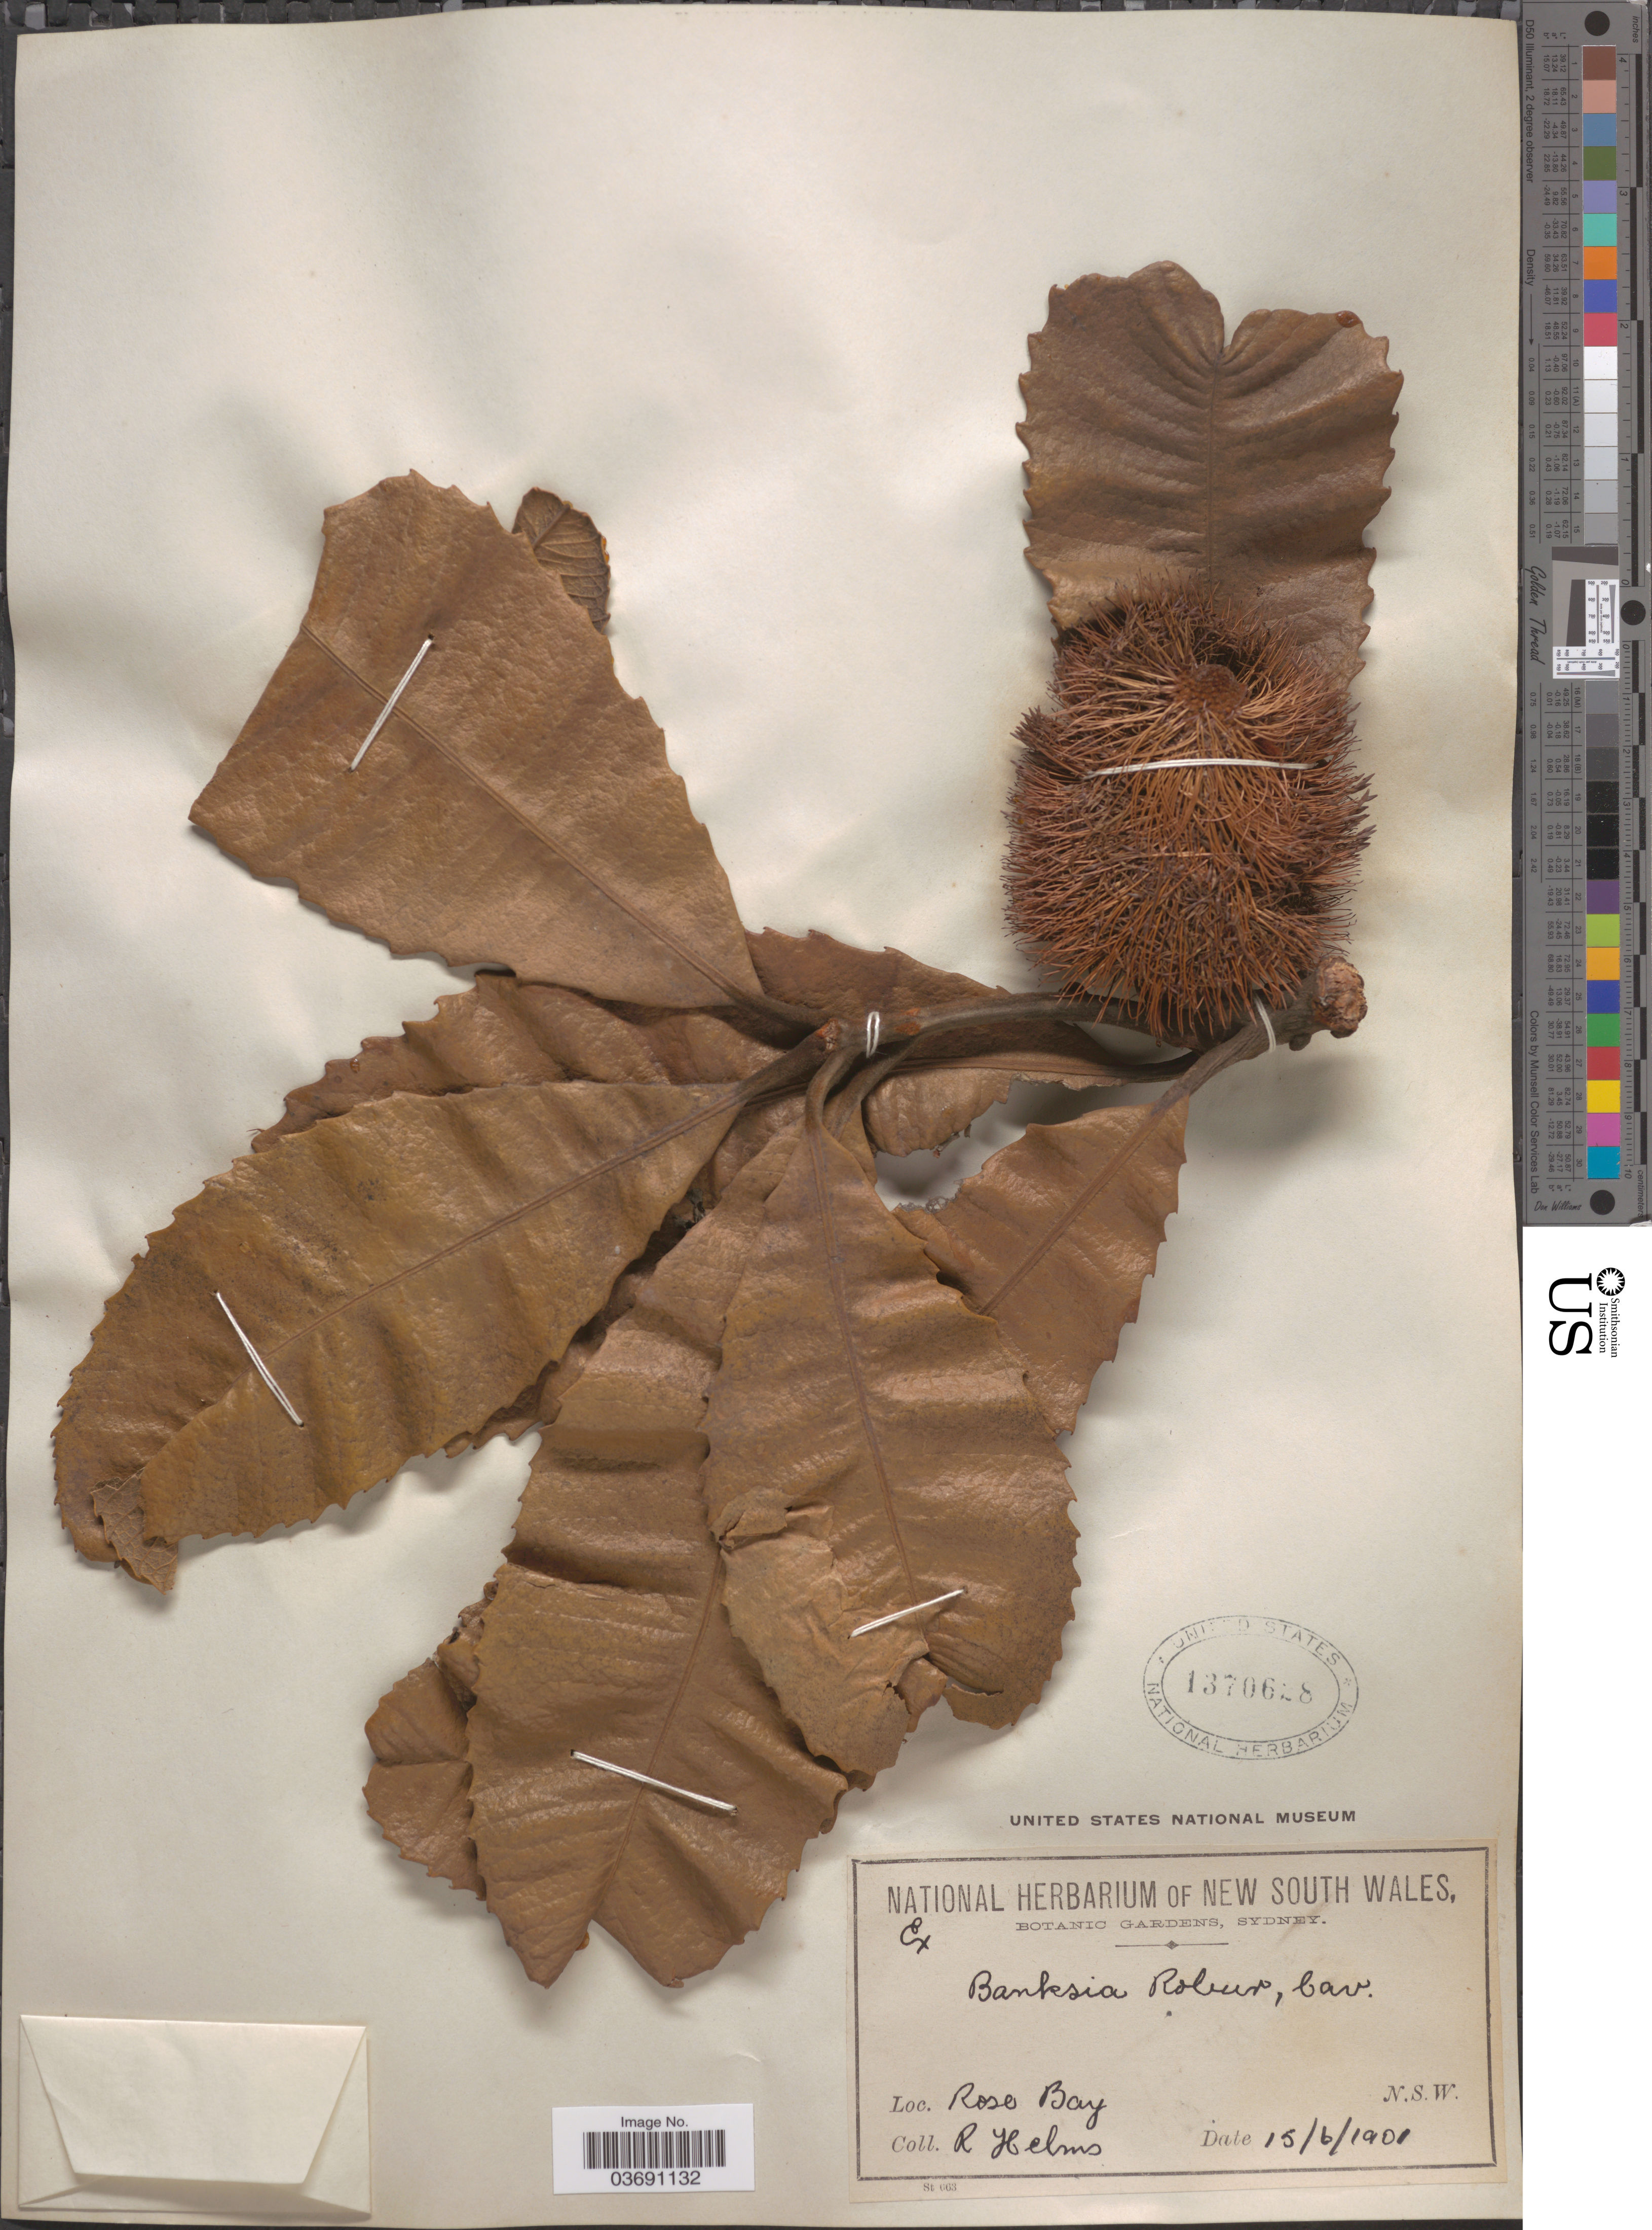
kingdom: Plantae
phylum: Tracheophyta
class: Magnoliopsida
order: Proteales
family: Proteaceae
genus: Banksia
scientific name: Banksia robur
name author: Cav.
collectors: R. Helms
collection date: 1901-06-15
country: Australia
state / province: New South Wales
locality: Rose Bay.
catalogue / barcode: US 1370628